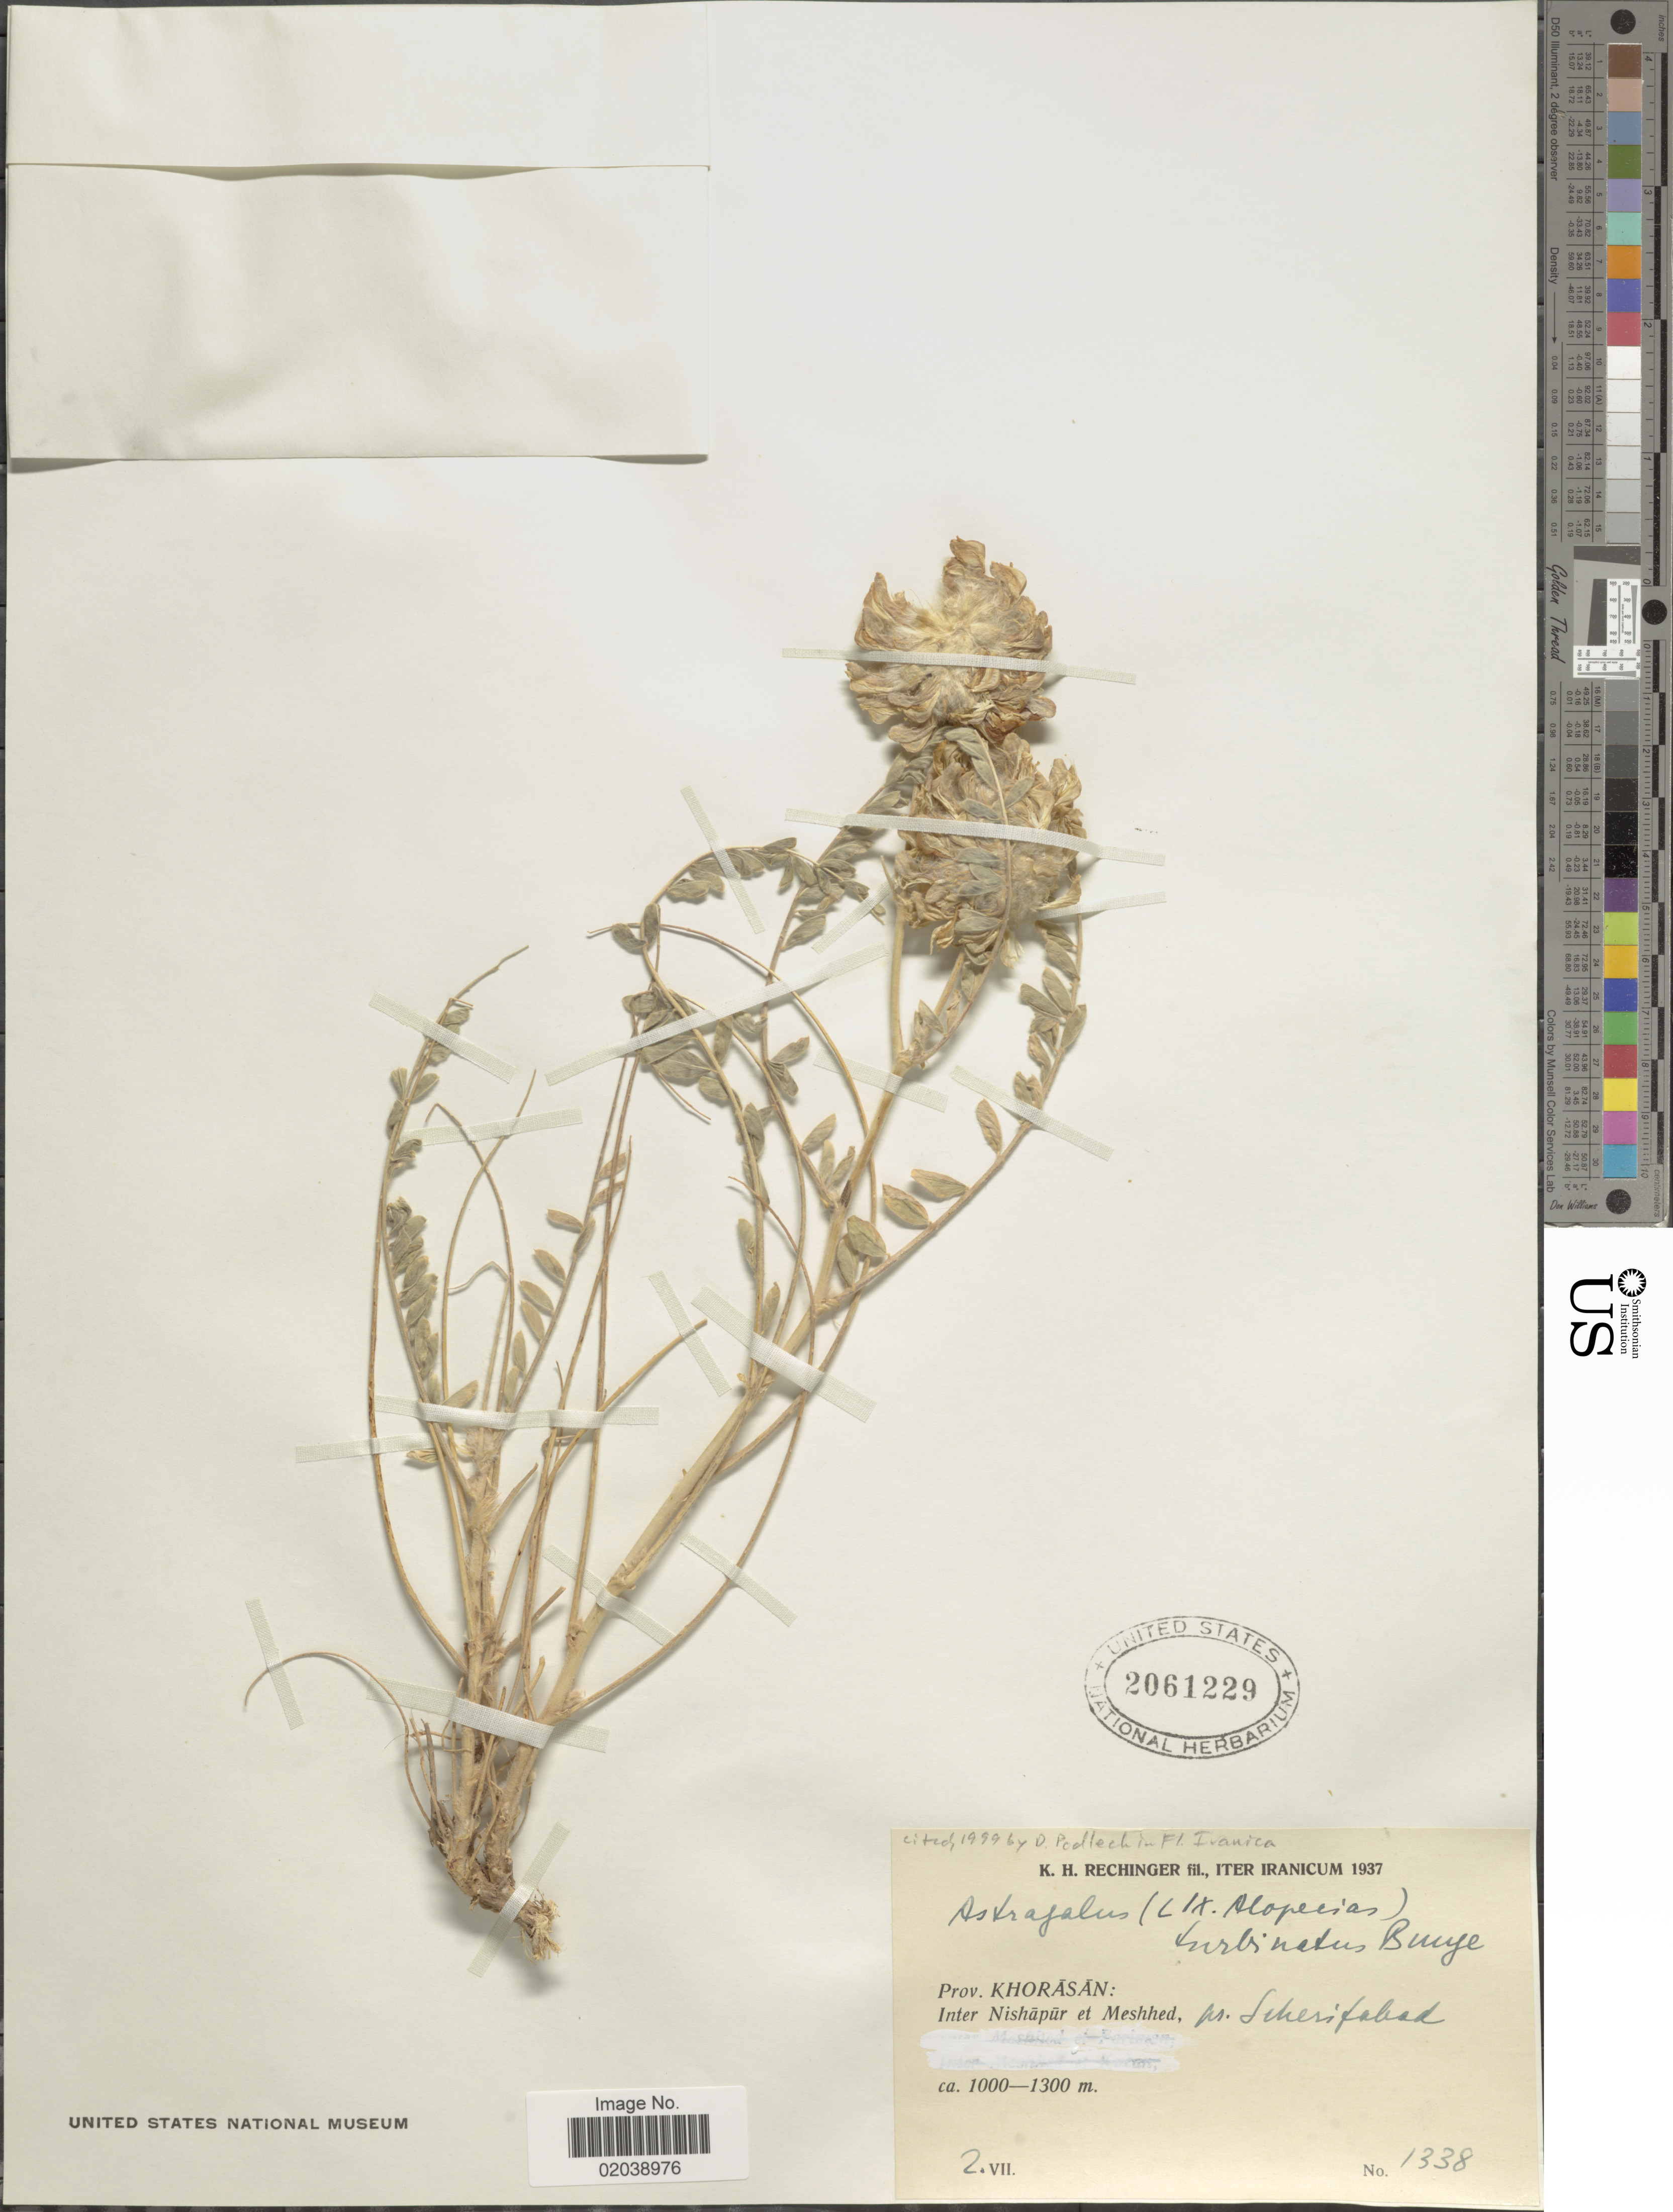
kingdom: Plantae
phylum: Tracheophyta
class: Magnoliopsida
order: Fabales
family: Fabaceae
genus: Astragalus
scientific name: Astragalus turbinatus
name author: Bunge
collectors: K. H. Rechinger & F. Rechinger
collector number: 1338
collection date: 1937-07-02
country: Iran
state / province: Khorasan [obsolete]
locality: Prov. Khorasan, Inter Nishapur et Meshhed, pr. Scherifabad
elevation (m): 1000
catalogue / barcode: US 2061229